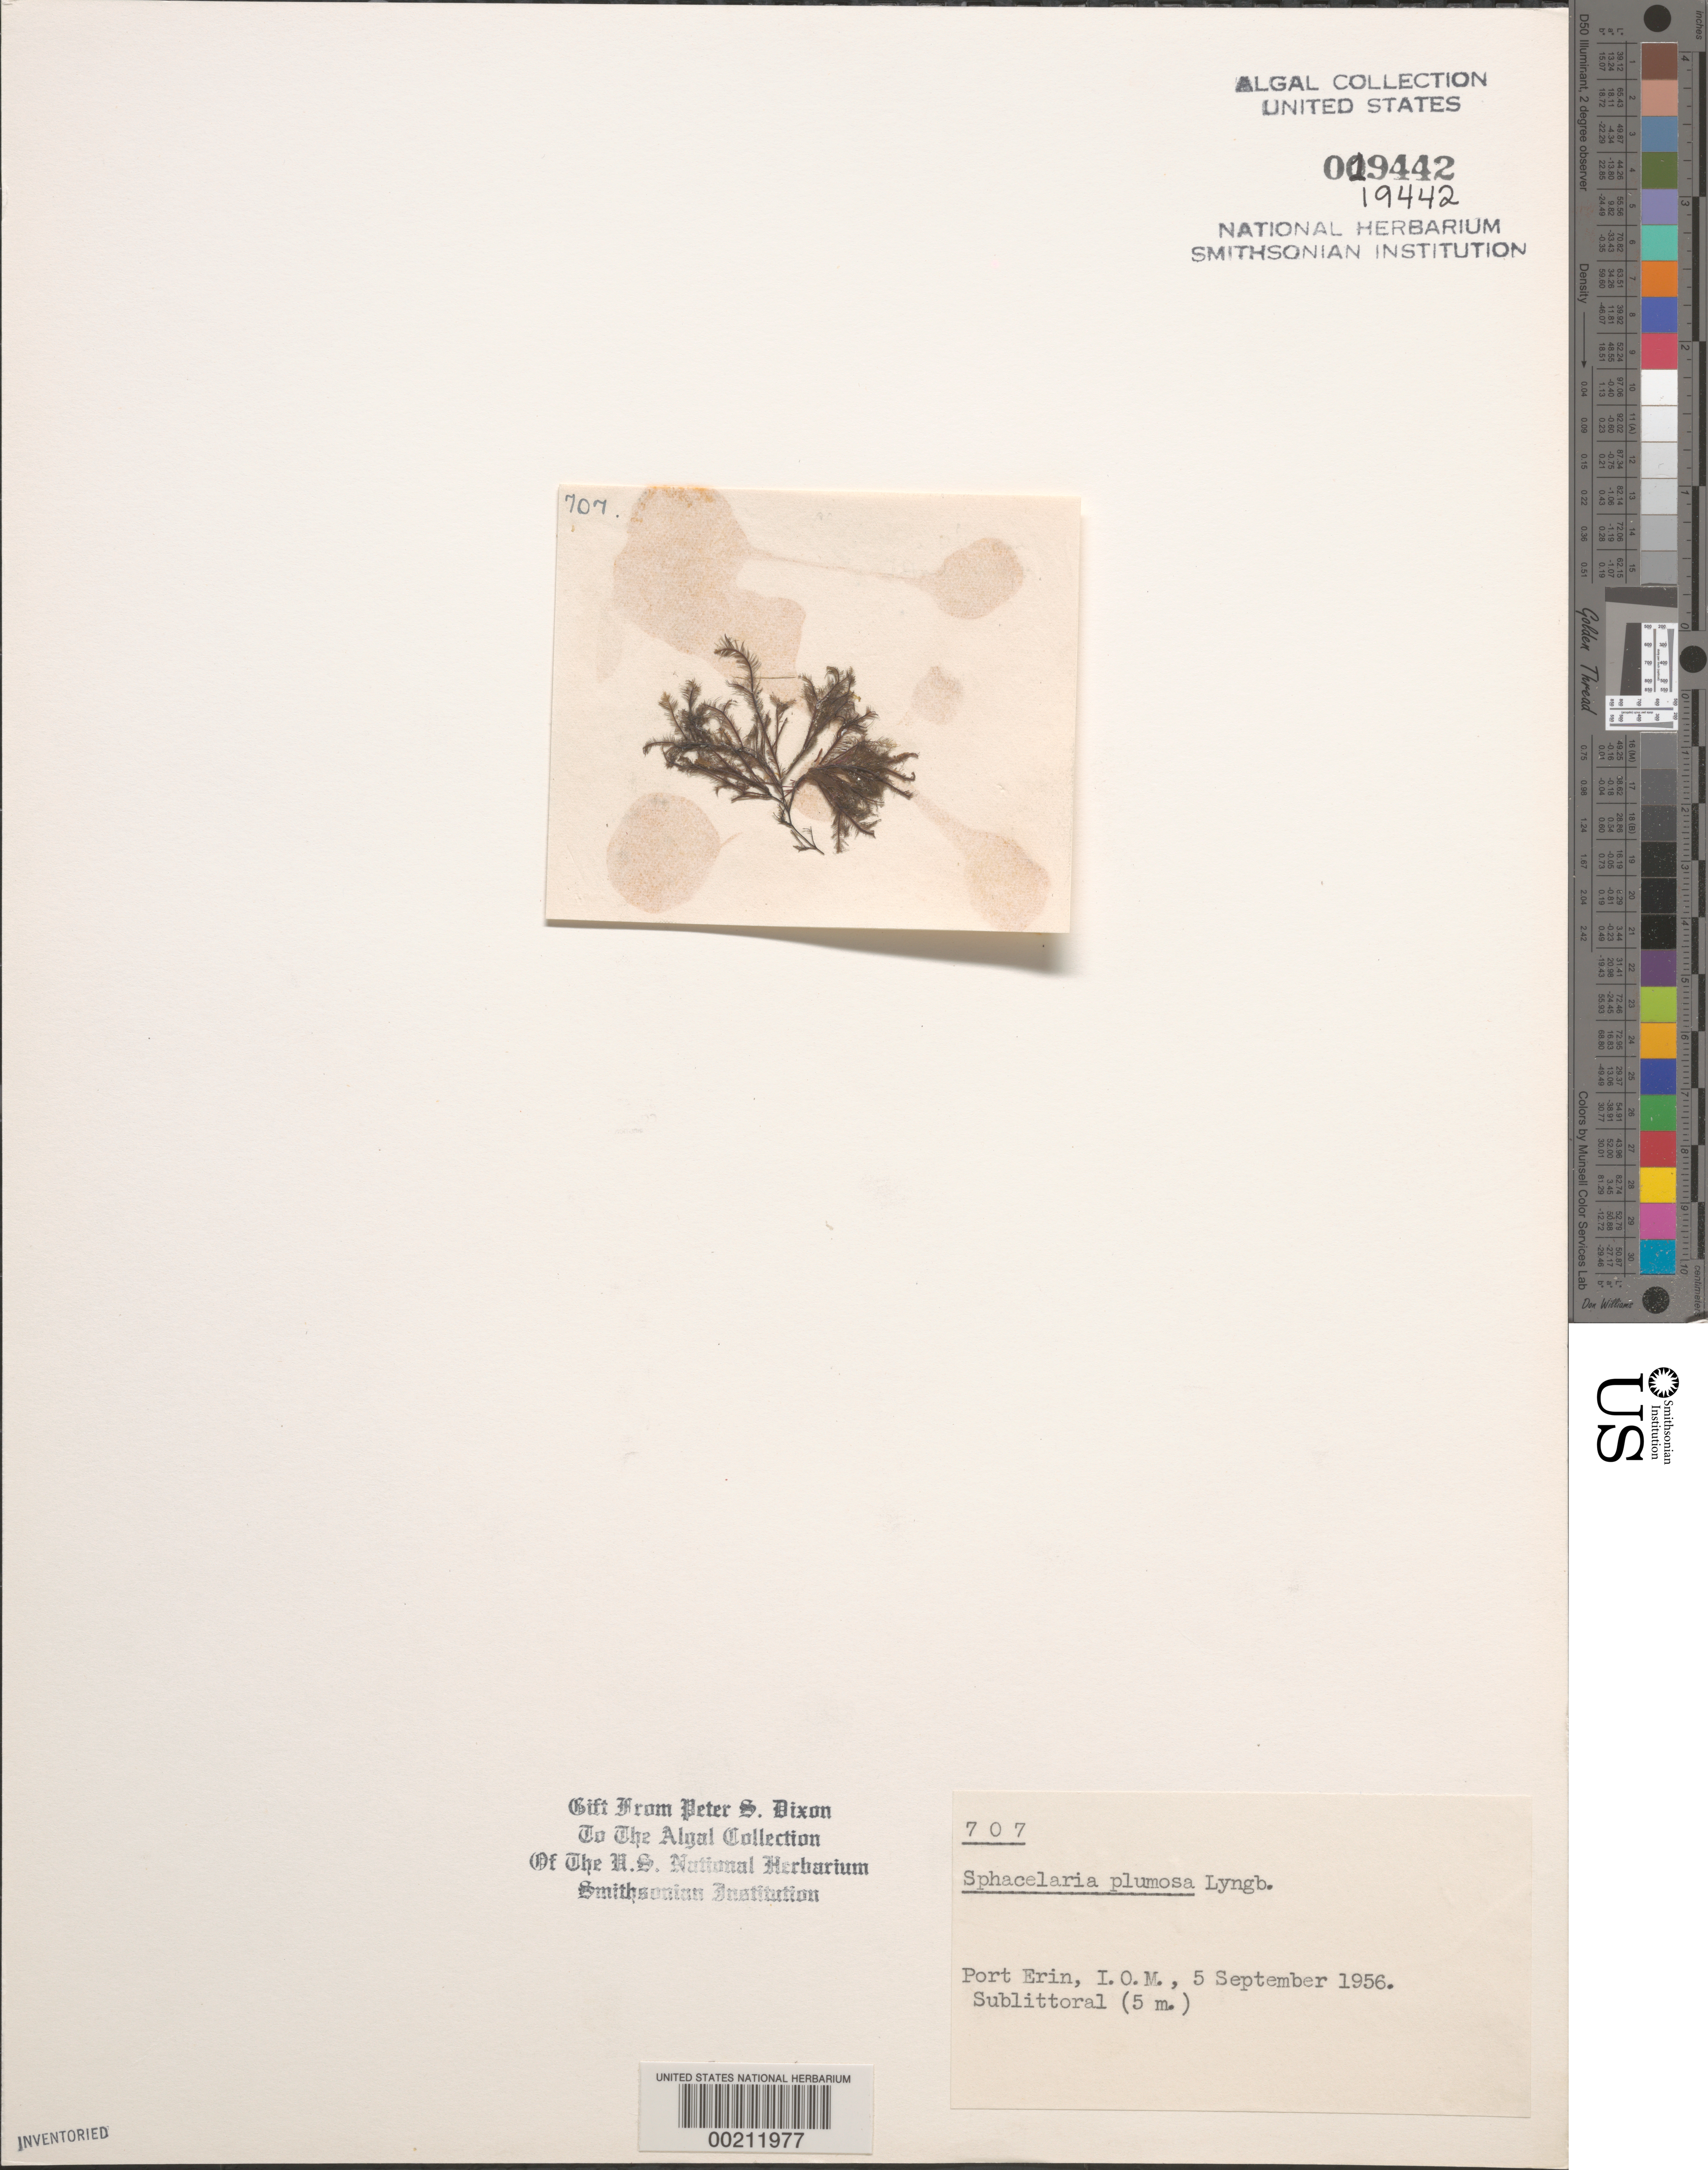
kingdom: Chromista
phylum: Ochrophyta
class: Phaeophyceae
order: Sphacelariales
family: Sphacelariaceae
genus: Chaetopteris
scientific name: Chaetopteris plumosa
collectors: P. S. Dixon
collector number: PSD 707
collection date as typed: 05 Sep 1956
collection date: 1956-09-05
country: United Kingdom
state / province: England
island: Isle of Man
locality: Port Erin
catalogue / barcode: US 19442